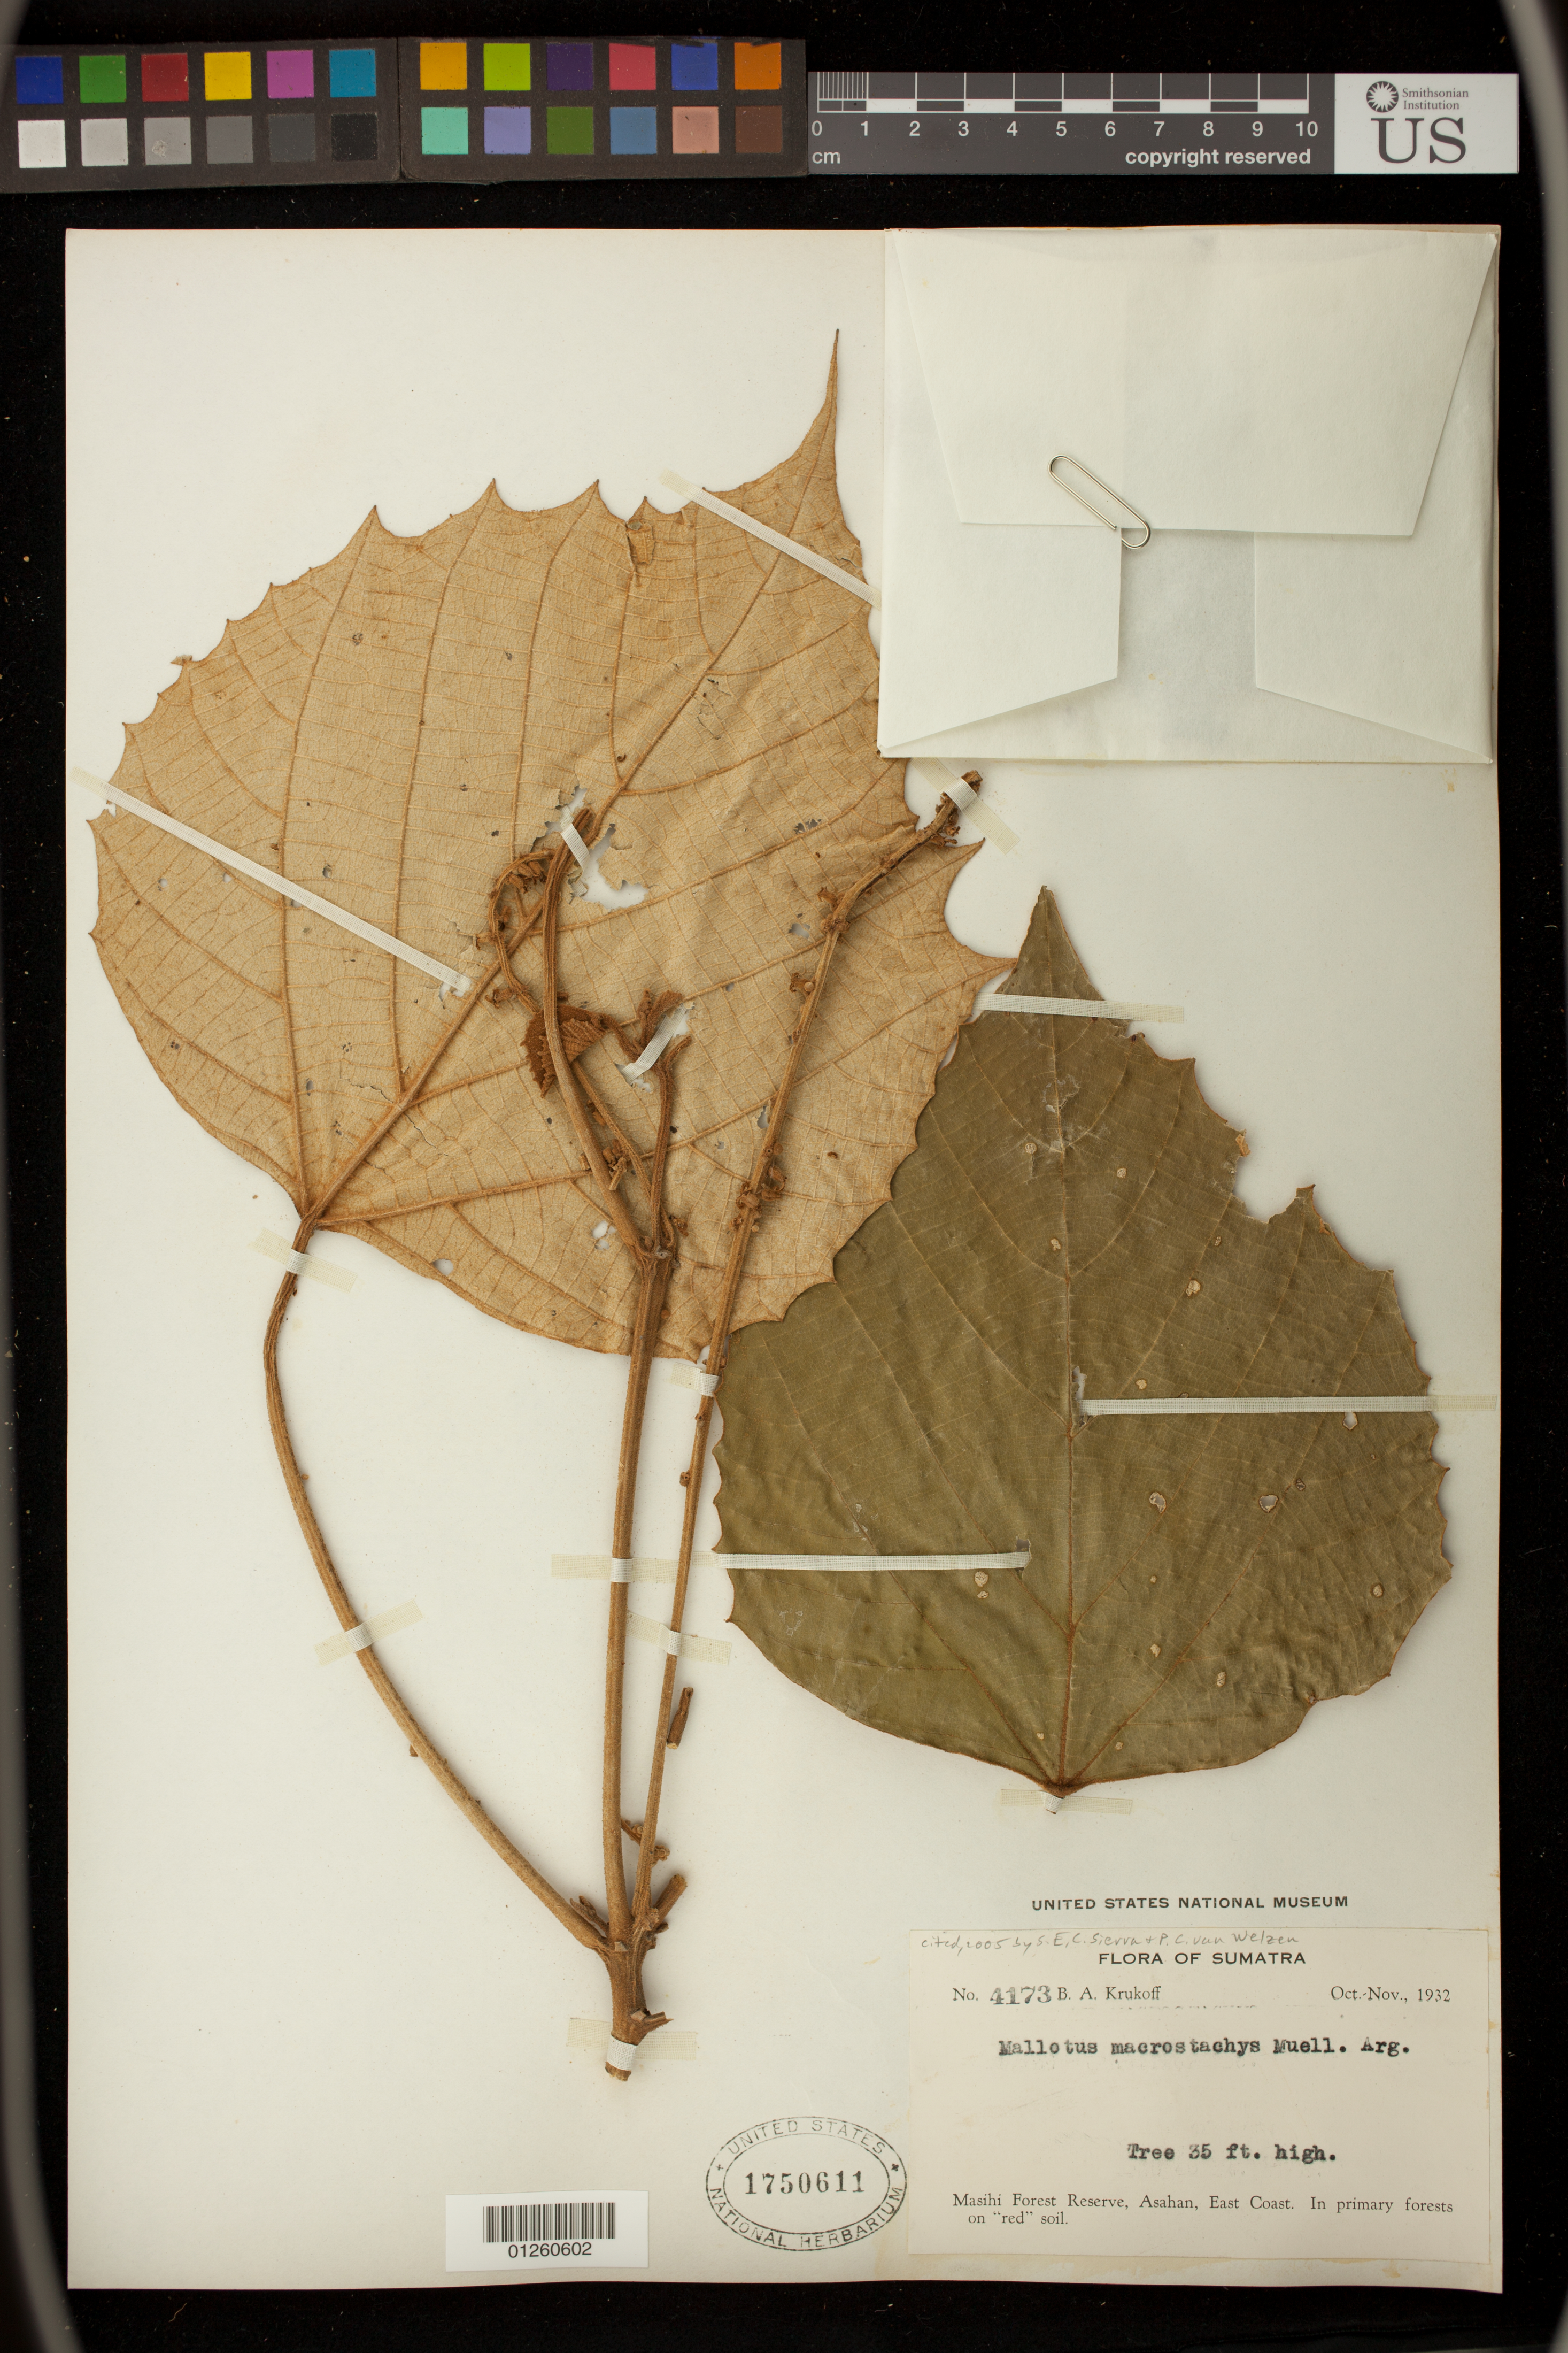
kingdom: Plantae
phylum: Tracheophyta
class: Magnoliopsida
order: Malpighiales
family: Euphorbiaceae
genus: Mallotus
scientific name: Mallotus macrostachyus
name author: (Miq.) Müll. Arg.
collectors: B. A. Krukoff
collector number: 4173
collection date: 1932-10/1932-11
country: Indonesia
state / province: Sumatra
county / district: Sumatera Utara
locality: Masihi Forest Reserve, Asahan, East Coast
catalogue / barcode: US 1750611